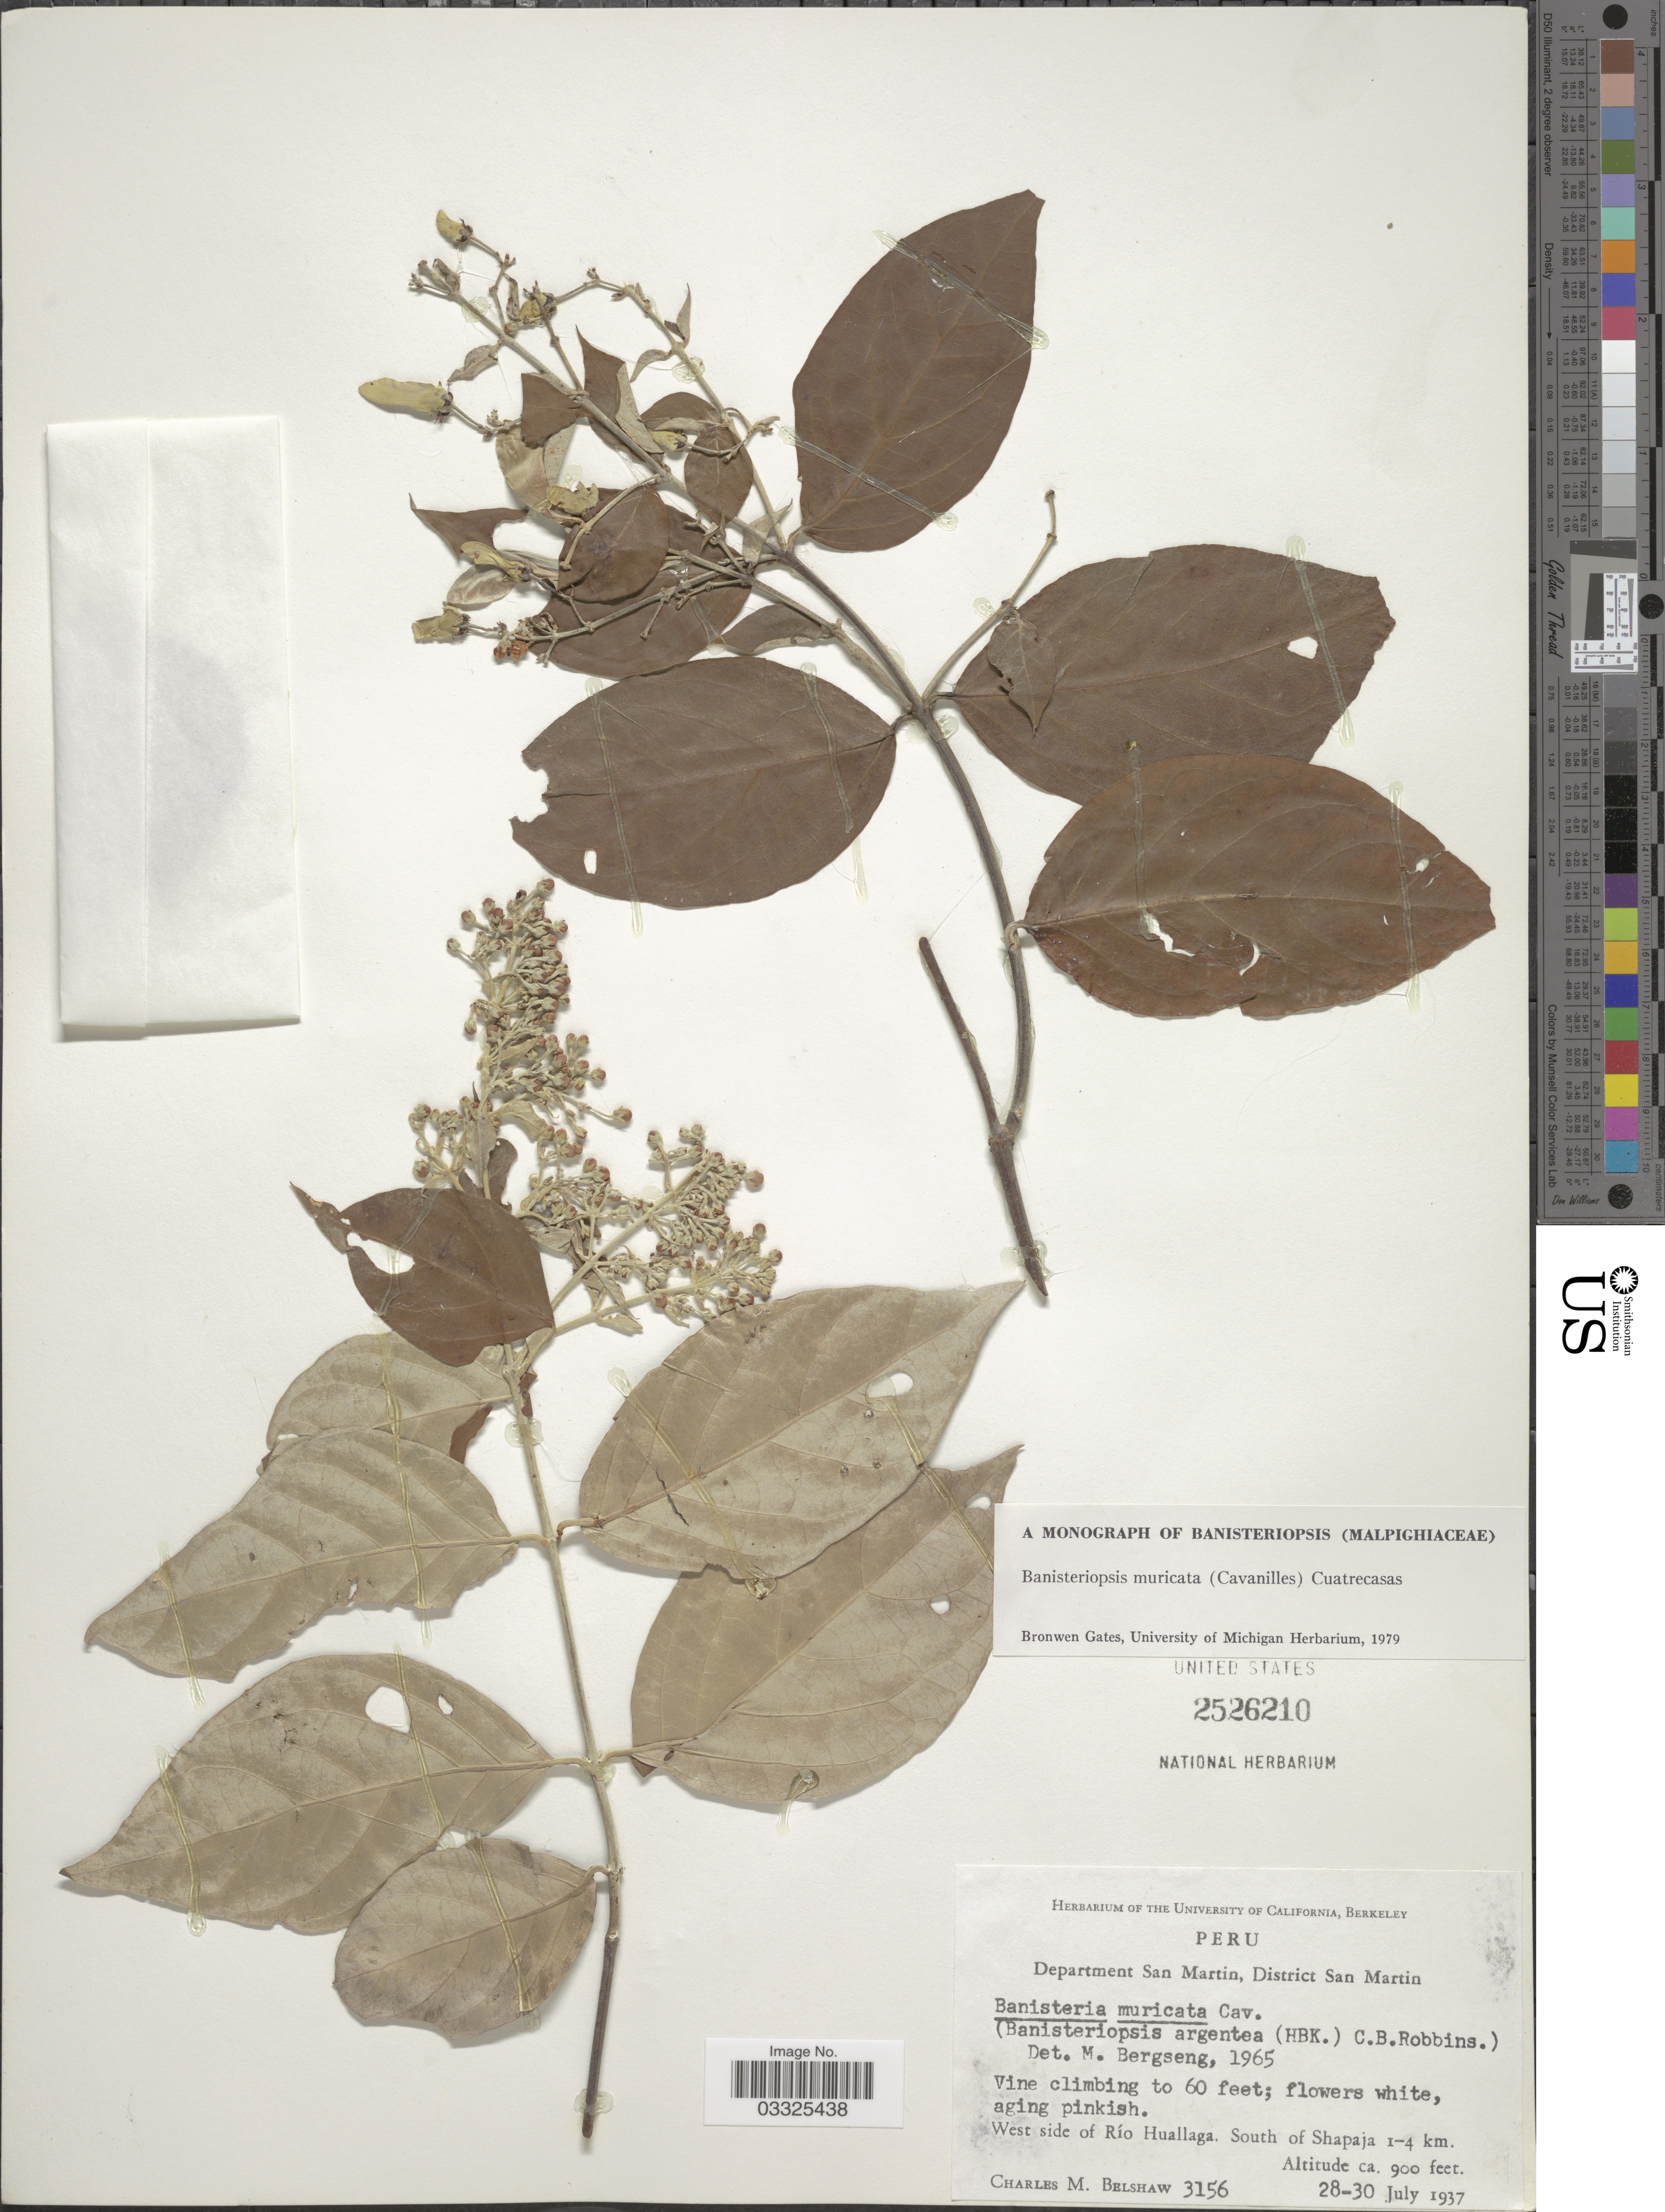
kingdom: Plantae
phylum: Tracheophyta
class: Magnoliopsida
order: Malpighiales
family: Malpighiaceae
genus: Banisteriopsis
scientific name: Banisteriopsis muricata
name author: (Cav.) Cuatrec.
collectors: C. Shaw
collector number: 3156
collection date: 1937-07-28/1937-07-30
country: Peru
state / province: San Martín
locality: Department San Martin, District San Martin, West side of Río Huallaga. South of Shapaja 1-4 km.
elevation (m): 274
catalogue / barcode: US 2526210